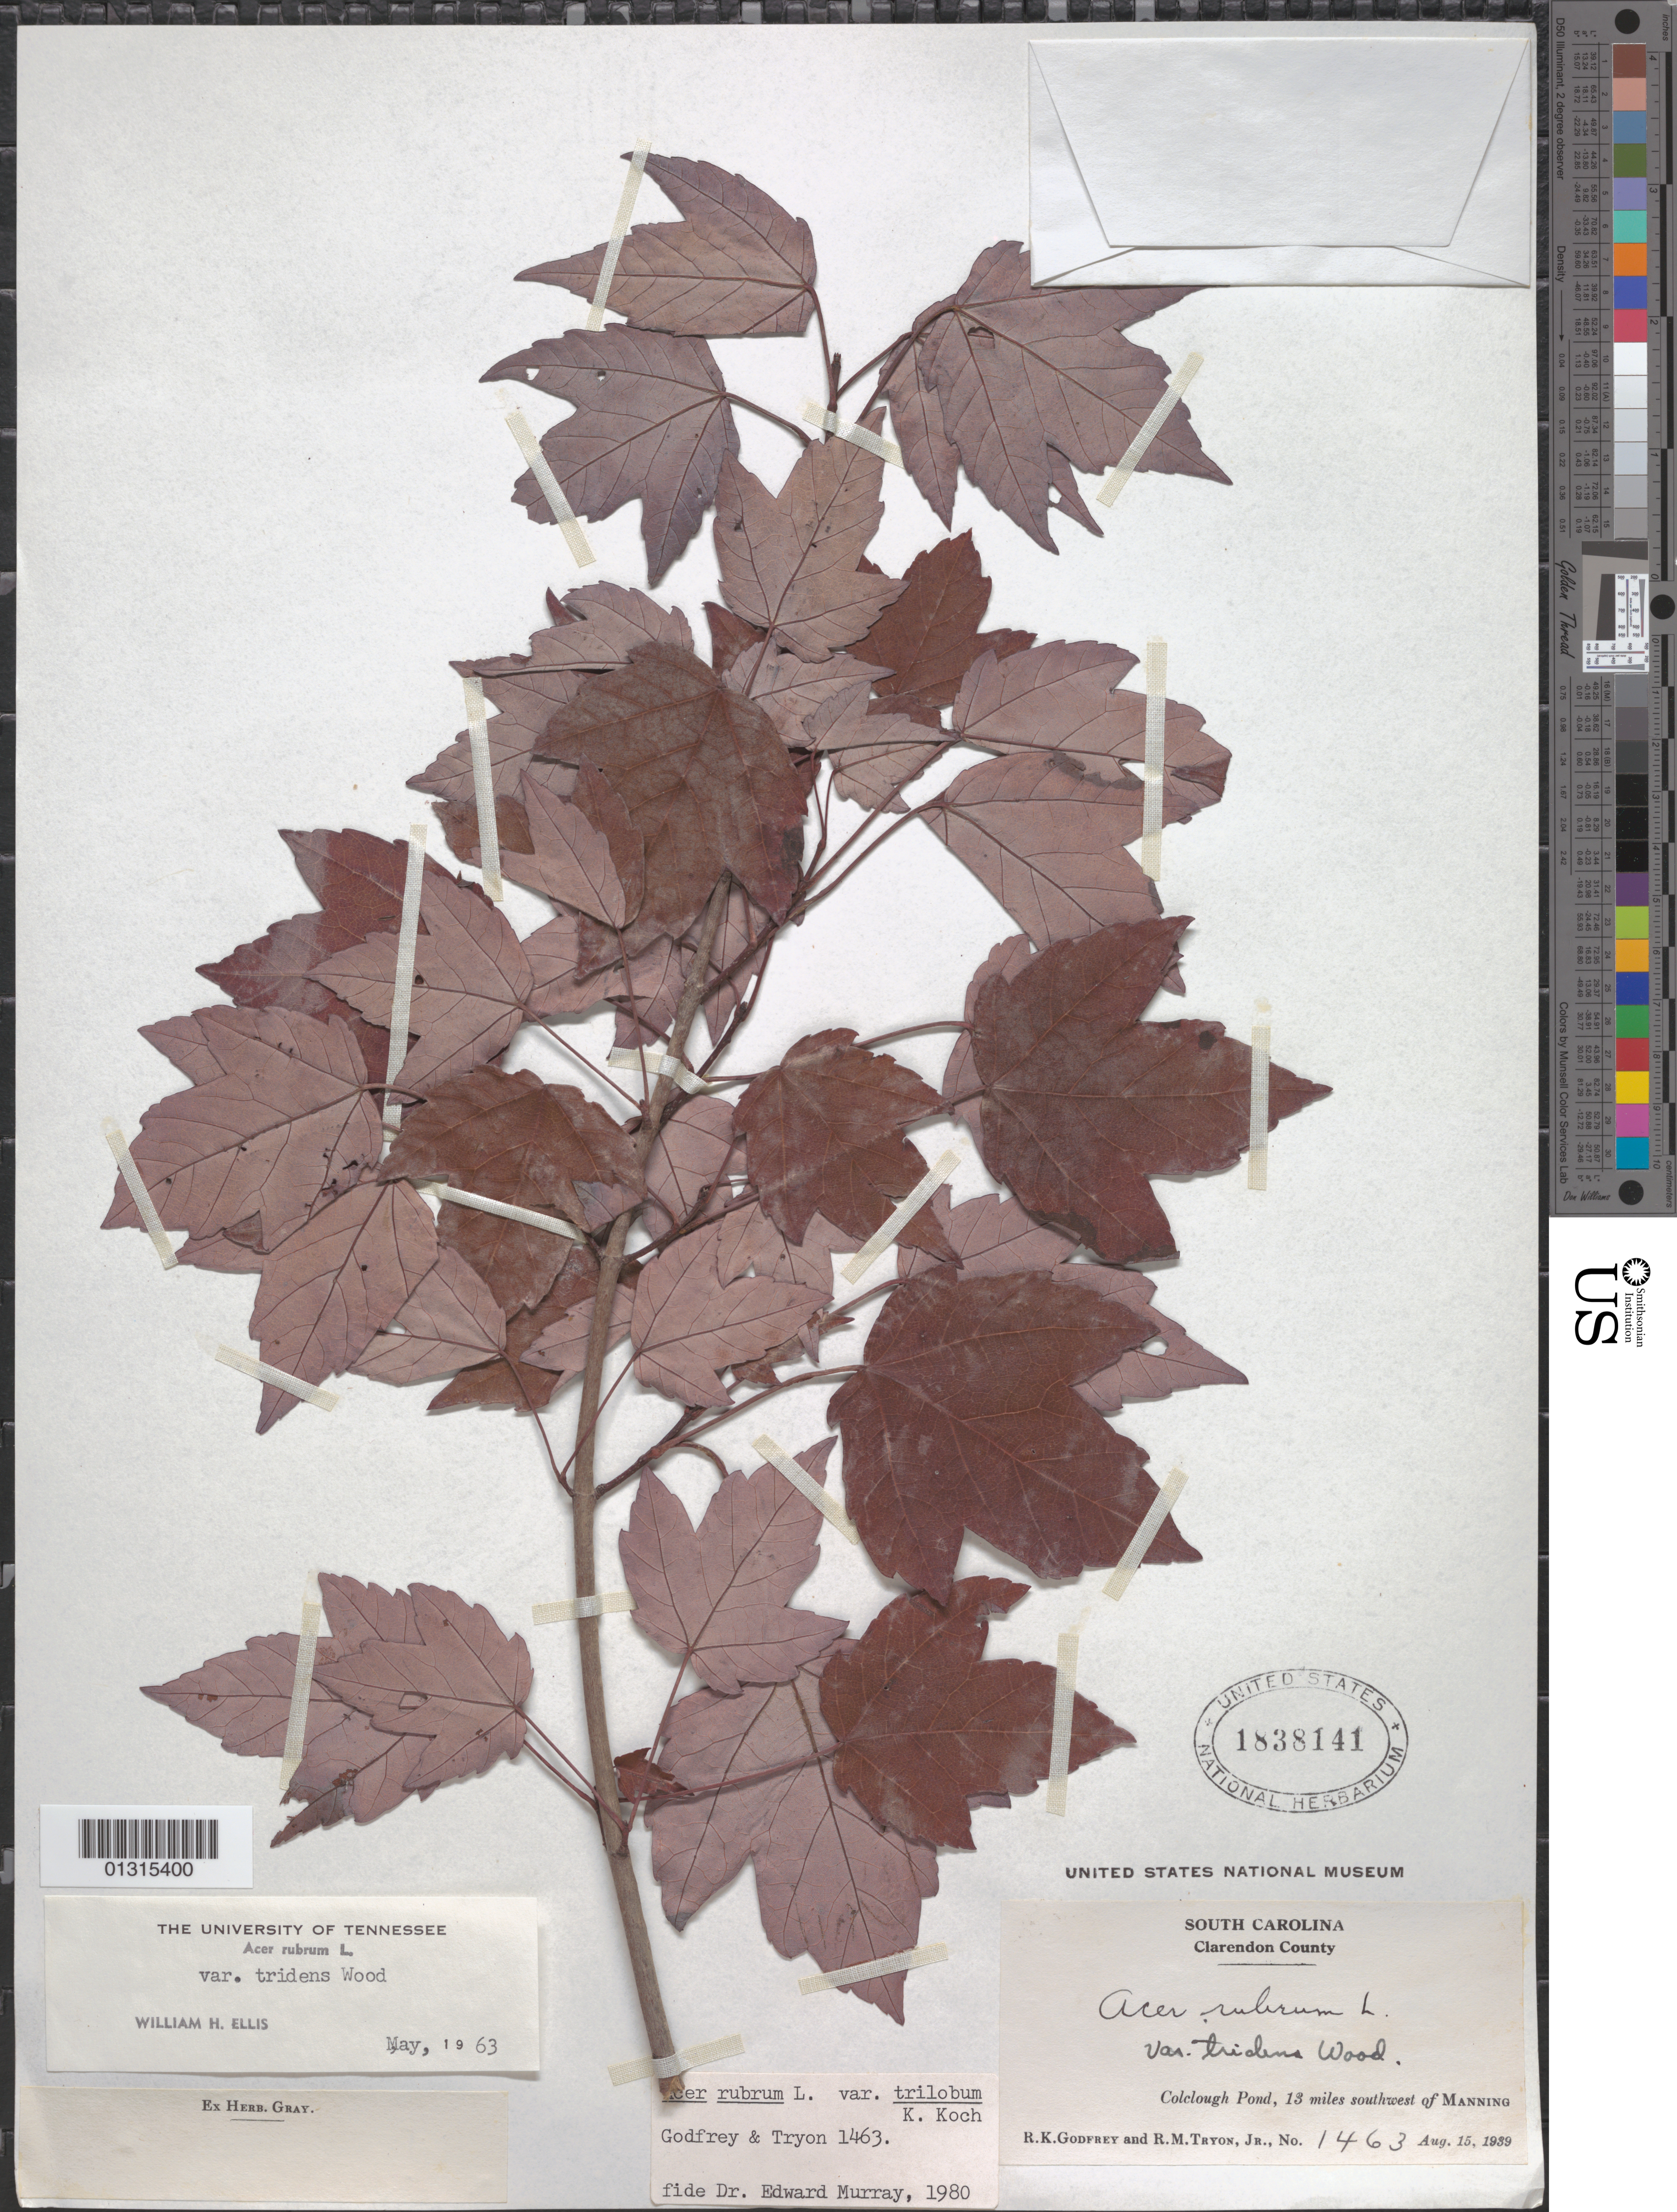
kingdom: Plantae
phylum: Tracheophyta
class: Magnoliopsida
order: Sapindales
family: Sapindaceae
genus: Acer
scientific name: Acer rubrum var. trilobum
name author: K. Koch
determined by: Murray, Edward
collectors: R. K. Godfrey & R. M. Tryon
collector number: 1463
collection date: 1939-08-15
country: United States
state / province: South Carolina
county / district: Clarendon County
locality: Clarendon County, Colclough Pond, 13 miles SW of Manning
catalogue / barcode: US 1838141